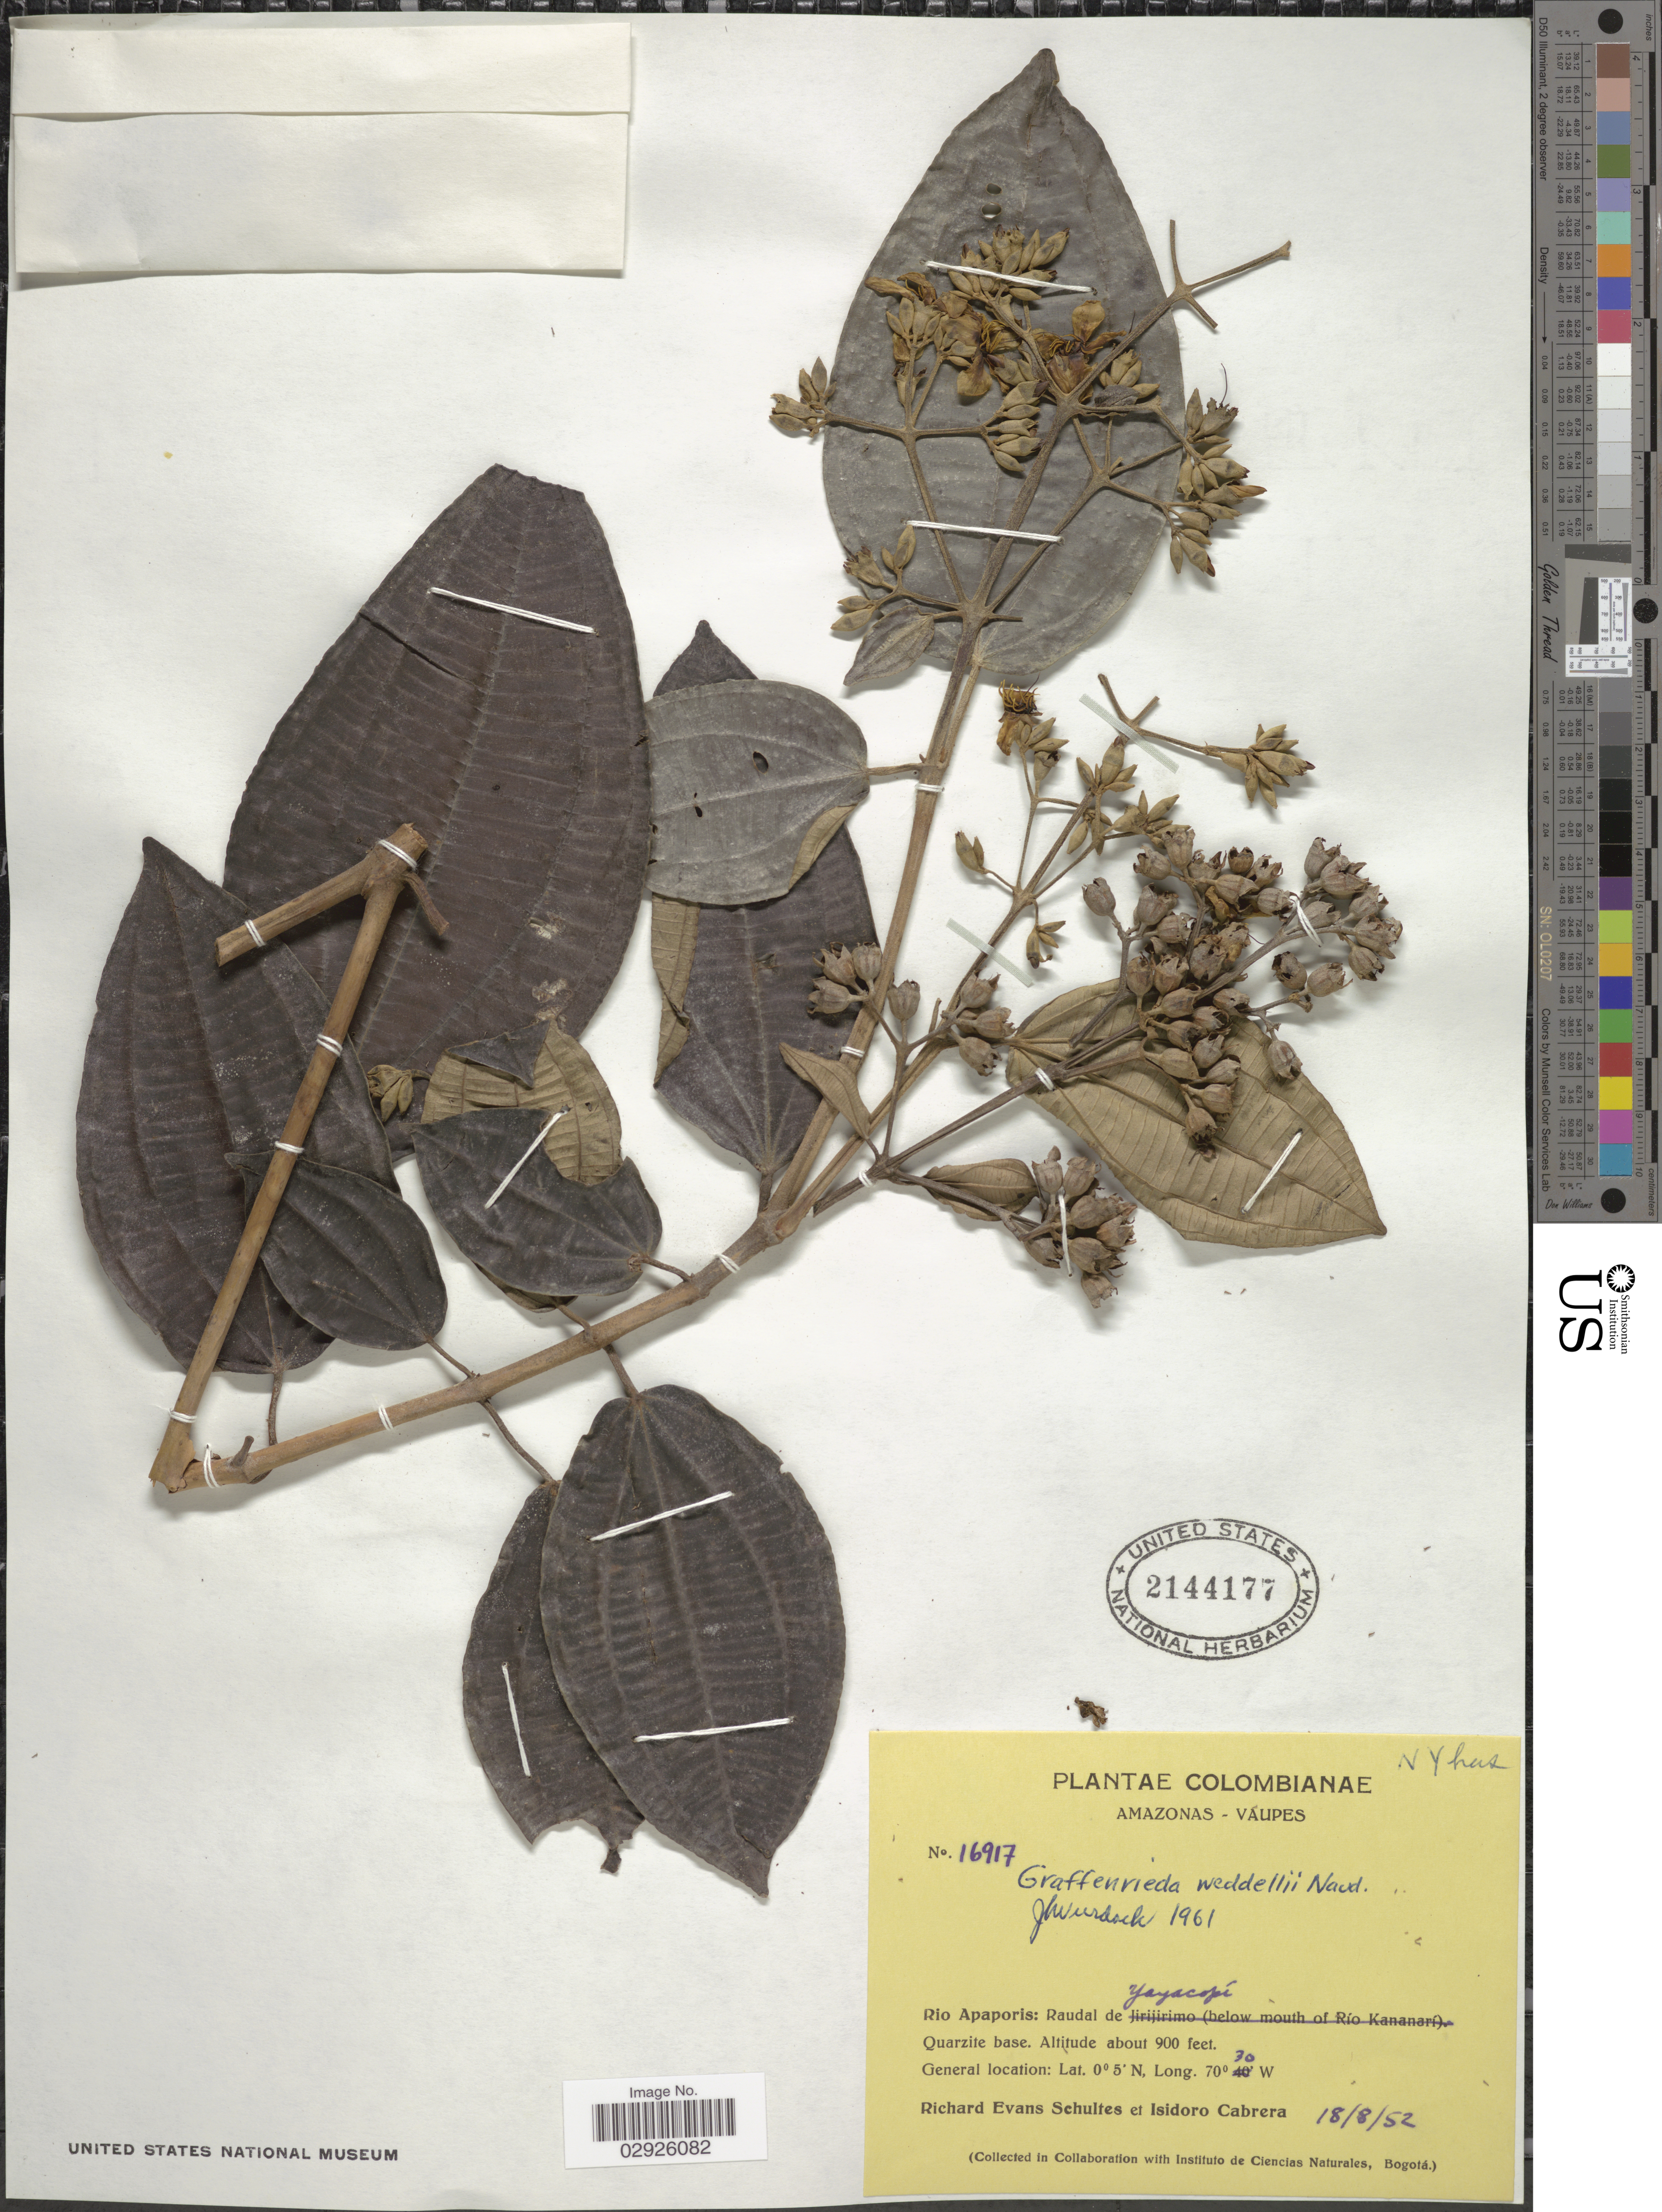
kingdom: Plantae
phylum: Tracheophyta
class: Magnoliopsida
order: Myrtales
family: Melastomataceae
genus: Graffenrieda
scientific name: Graffenrieda weddellii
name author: Naudin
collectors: R. E. Schultes & I. Cabrera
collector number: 16917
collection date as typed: Transcribed d/m/y: 18/8/52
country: Colombia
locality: Amazonas - Vaupes. Rio Apaporis: Raudal de Yayacopí.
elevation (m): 274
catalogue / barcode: US 2144177